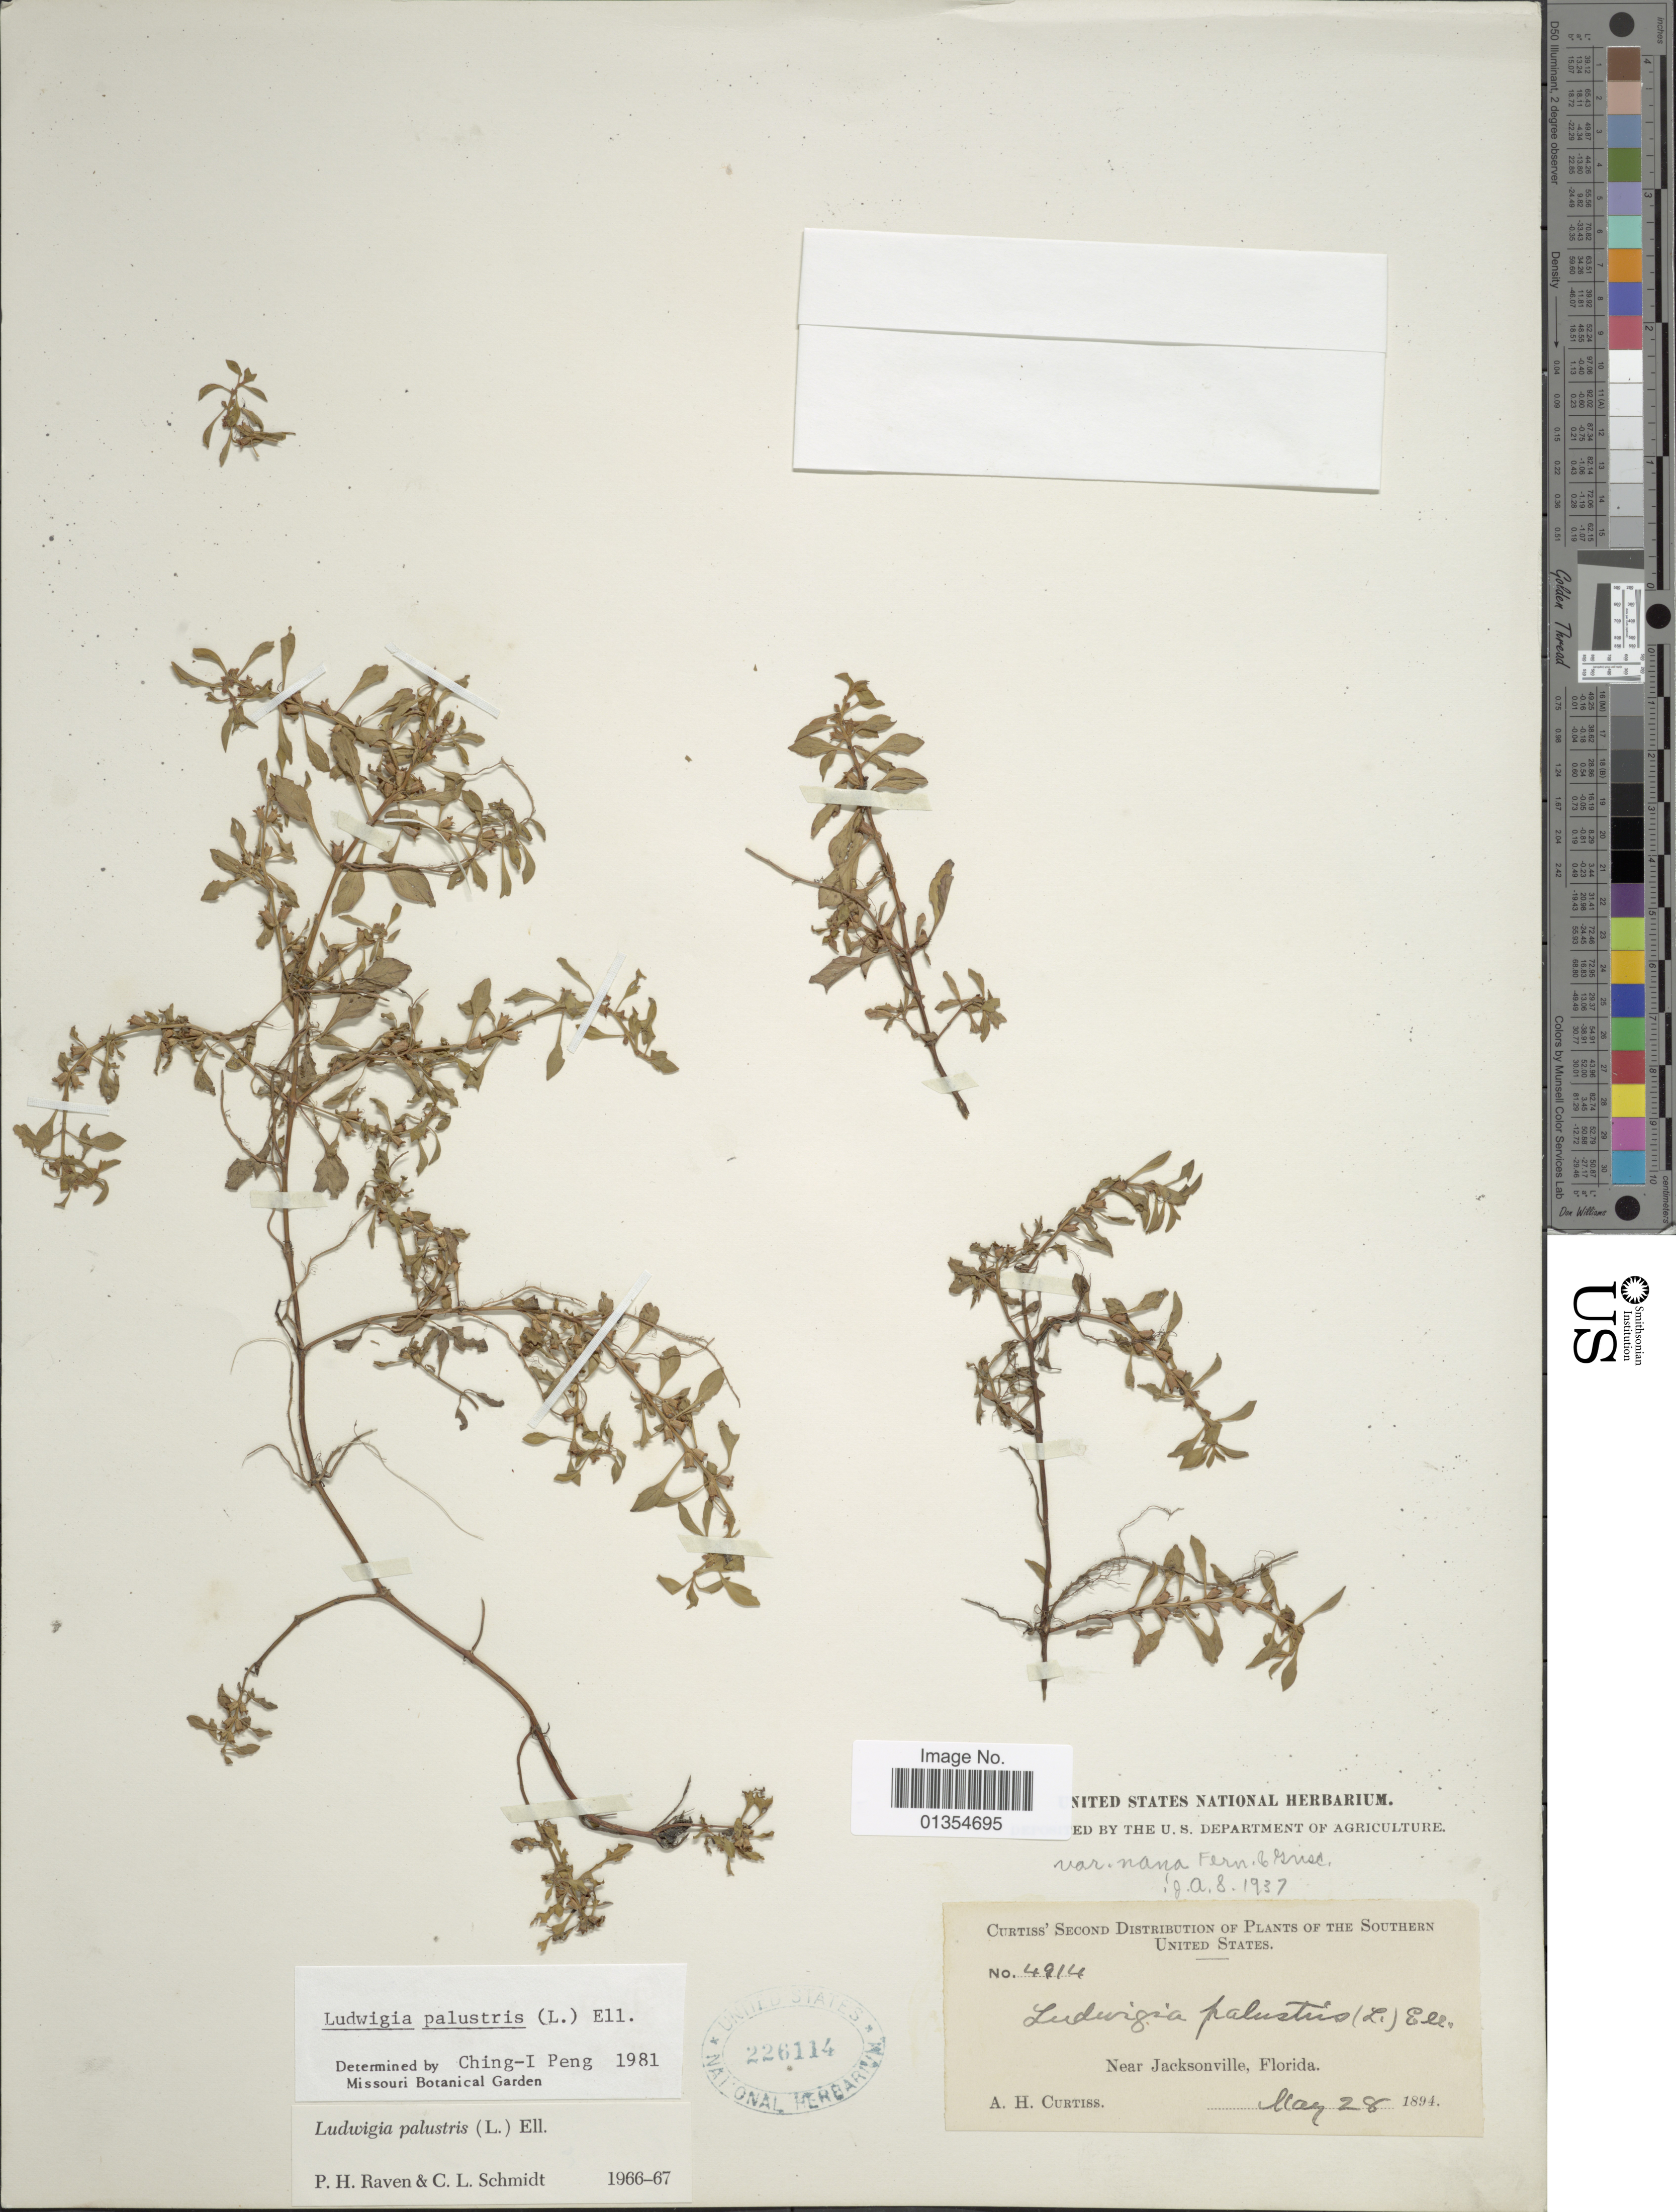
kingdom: Plantae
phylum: Tracheophyta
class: Magnoliopsida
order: Myrtales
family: Onagraceae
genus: Ludwigia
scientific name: Ludwigia palustris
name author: (L.) Elliott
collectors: A. H. Curtiss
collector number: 4914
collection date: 1894-05-28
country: United States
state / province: Florida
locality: Near Jacksonville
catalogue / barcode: US 226114